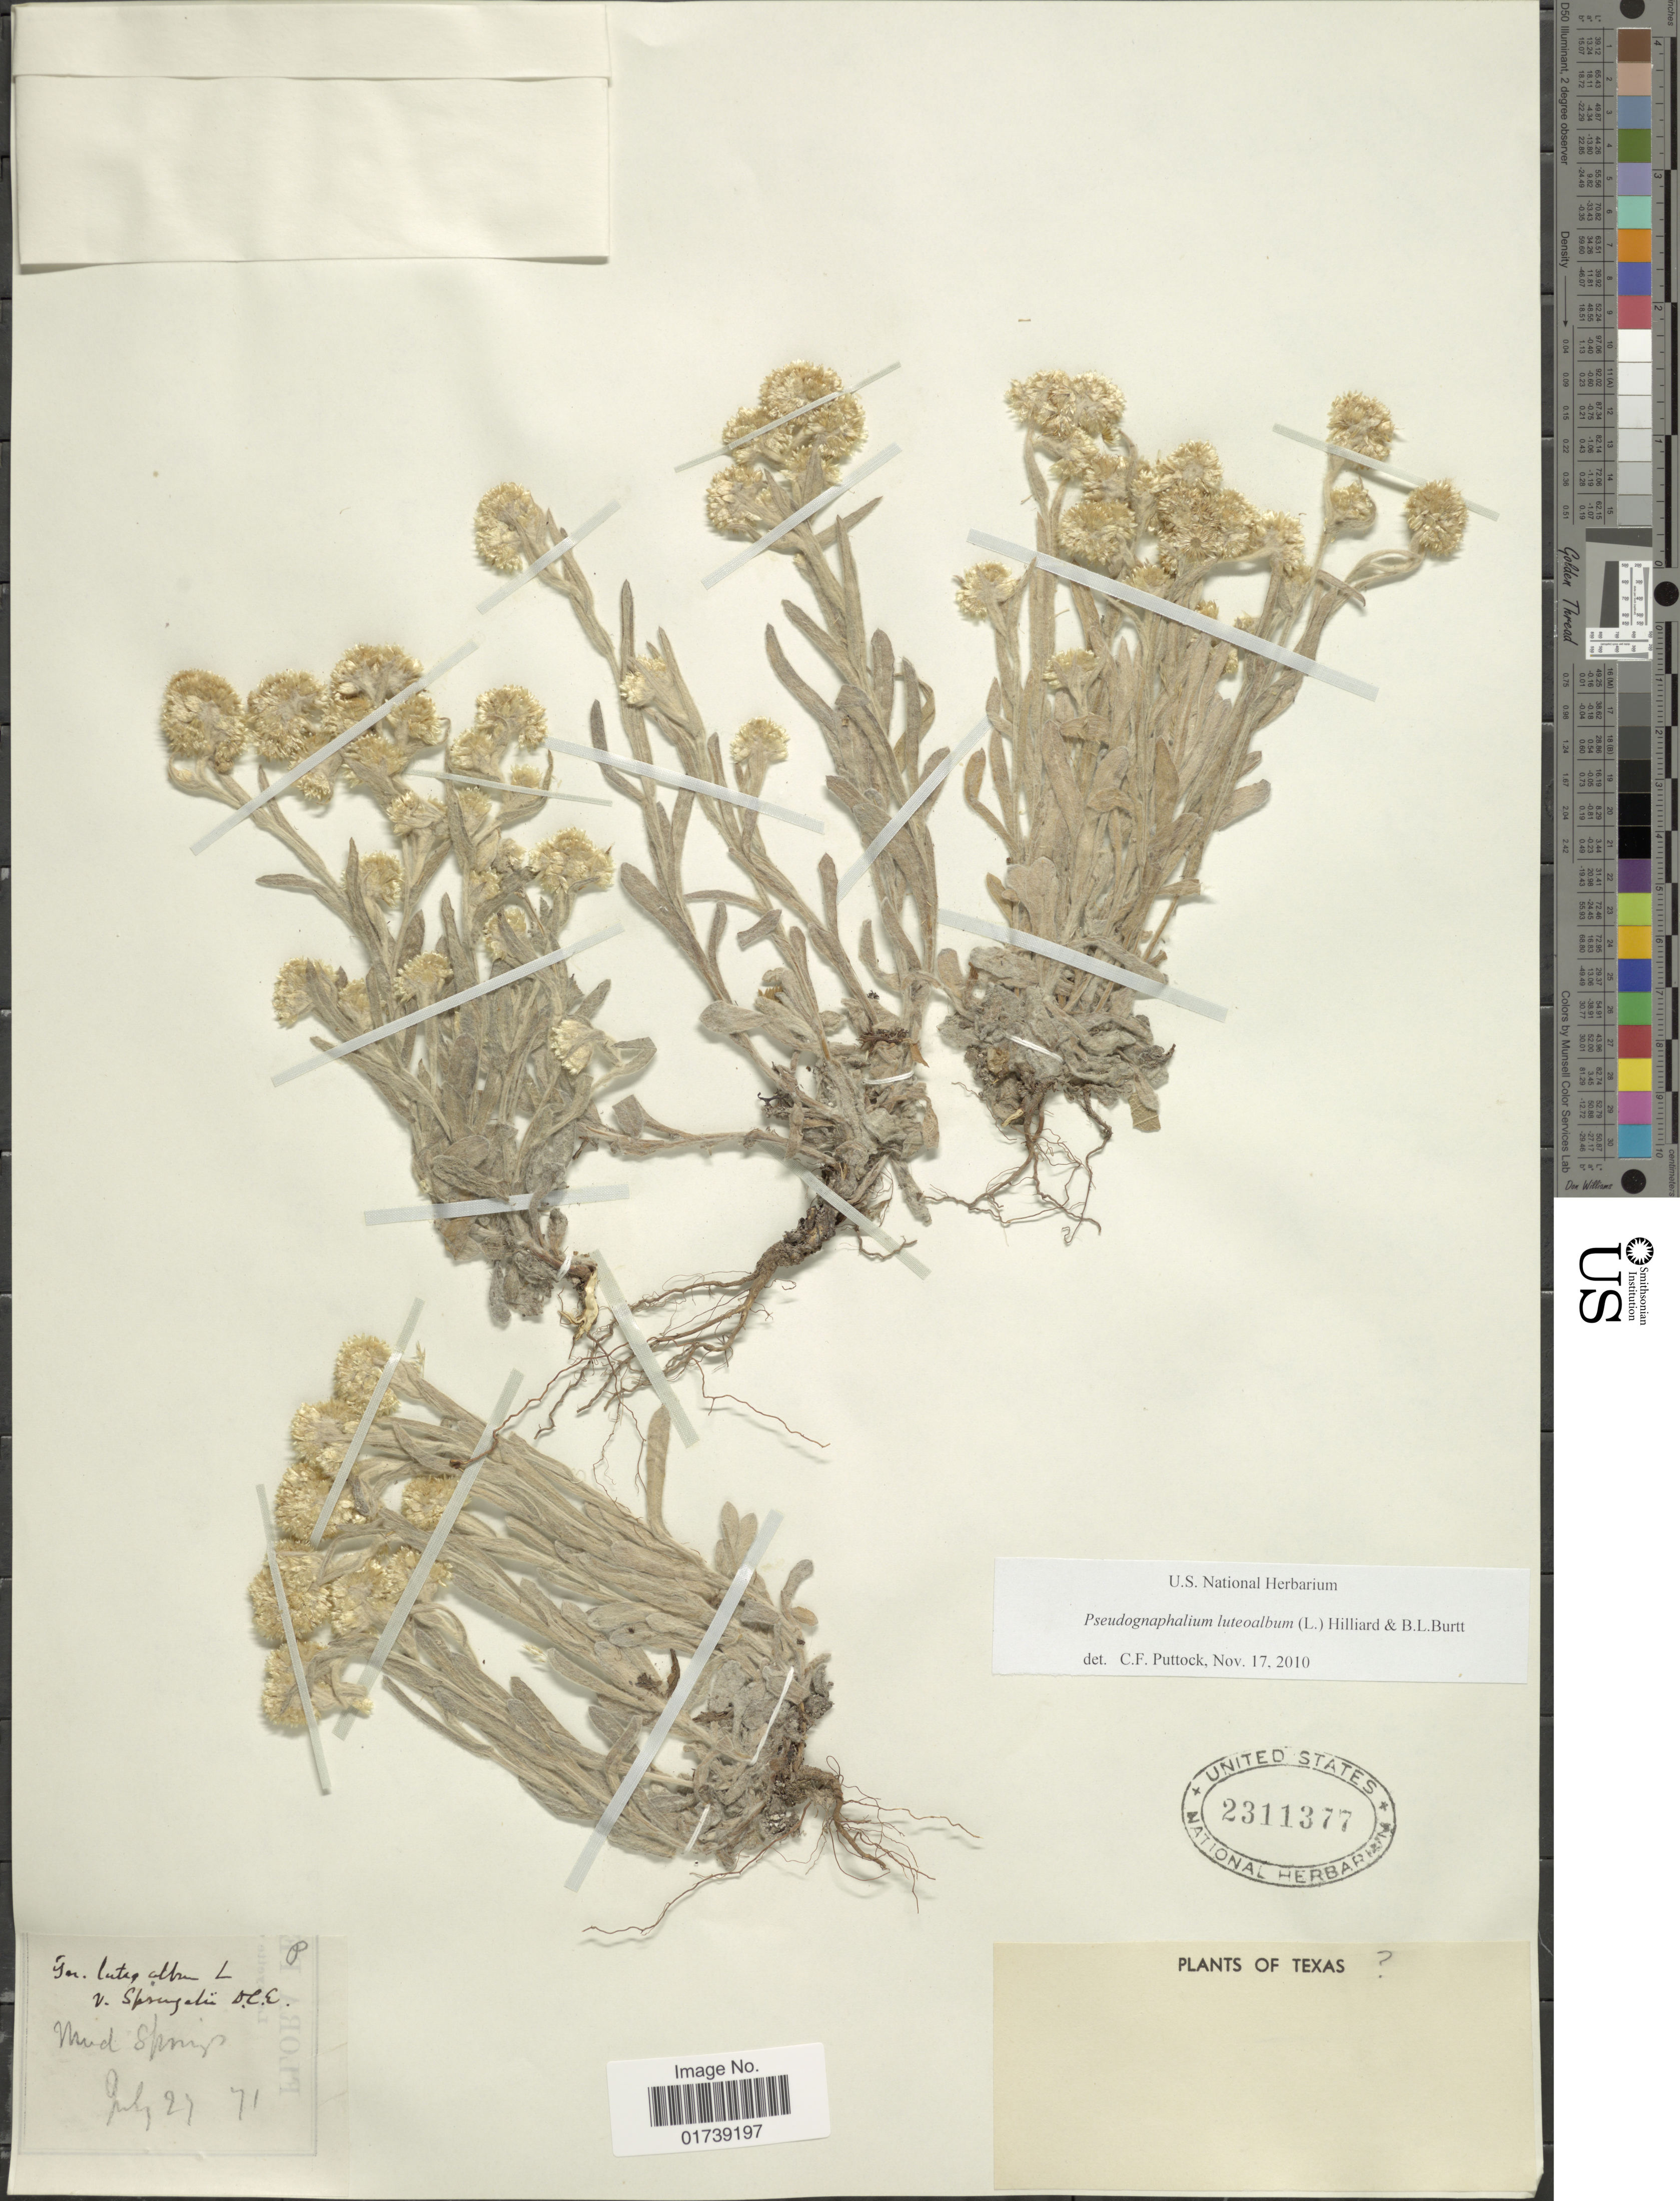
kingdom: Plantae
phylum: Tracheophyta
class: Magnoliopsida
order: Asterales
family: Asteraceae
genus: Pseudognaphalium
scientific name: Pseudognaphalium luteoalbum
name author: (L.) Hilliard & B.L. Burtt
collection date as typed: Transcribed d/m/y: 27/7/71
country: United States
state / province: Texas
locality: Mud Springs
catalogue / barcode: US 2311377